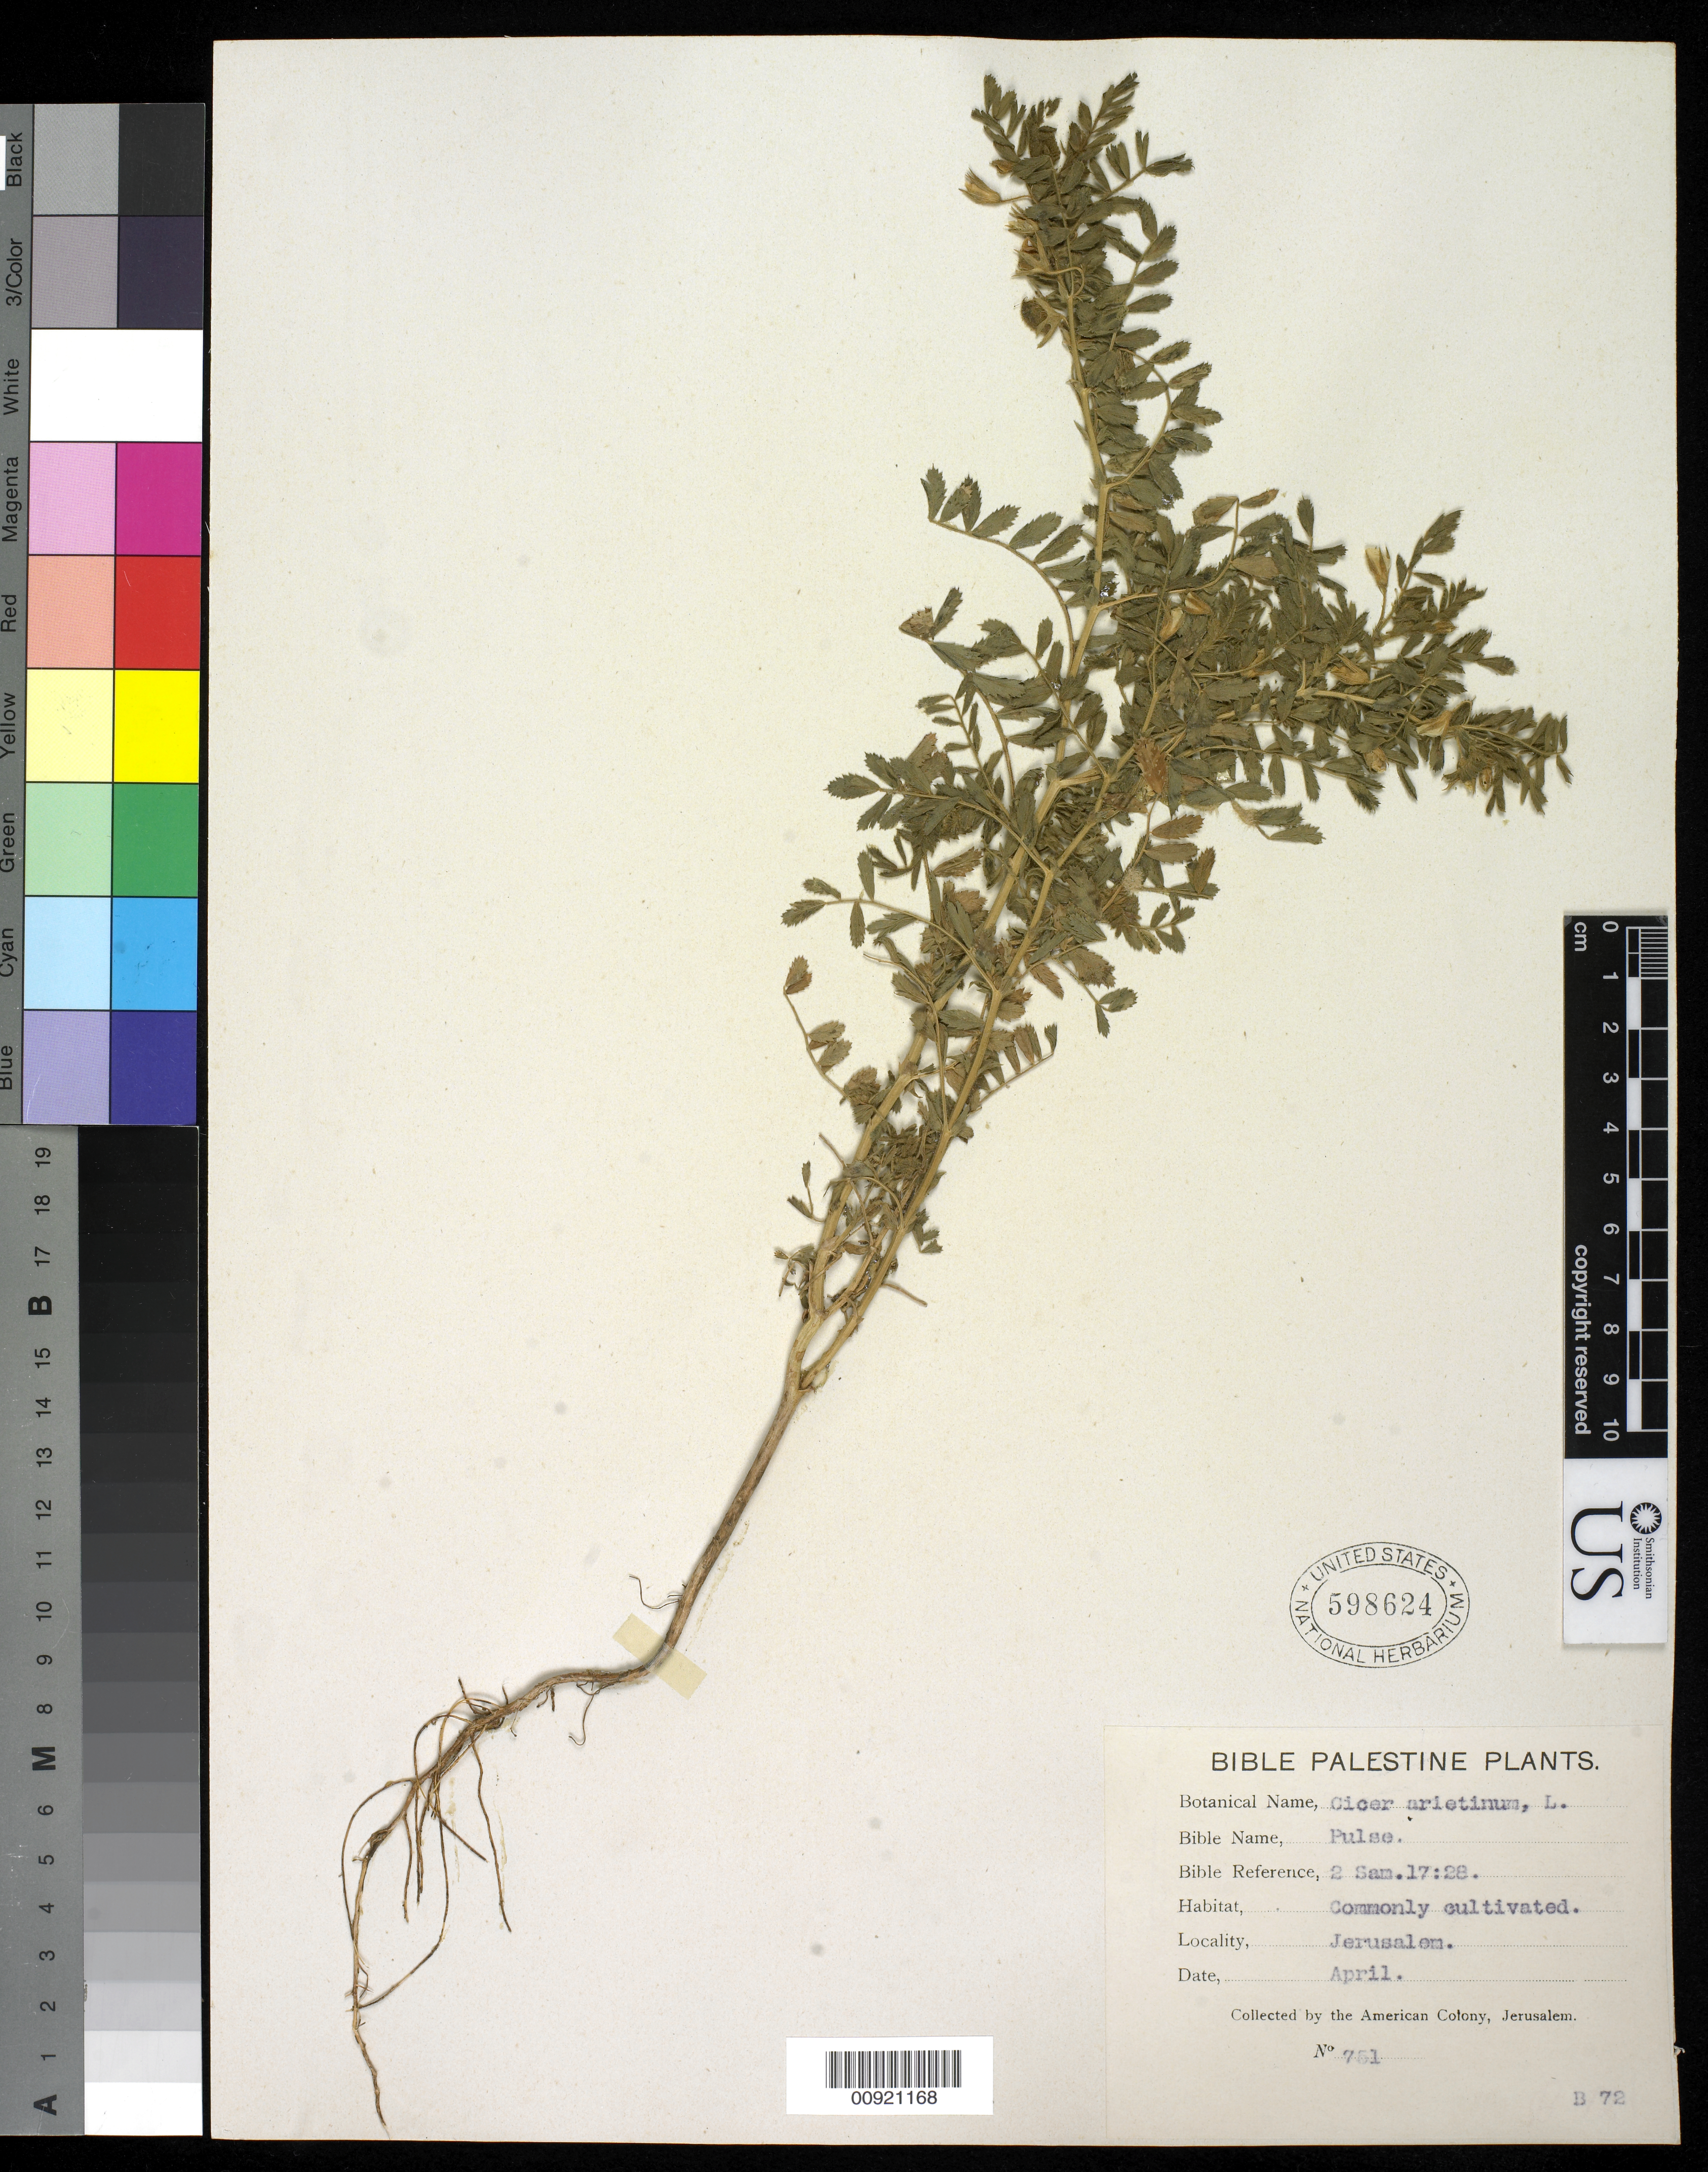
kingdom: Plantae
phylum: Tracheophyta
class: Magnoliopsida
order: Fabales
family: Fabaceae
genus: Cicer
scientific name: Cicer arietinum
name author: L.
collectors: American Colony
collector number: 751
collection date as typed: Apr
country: Israel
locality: Jerusalem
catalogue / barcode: US 598624